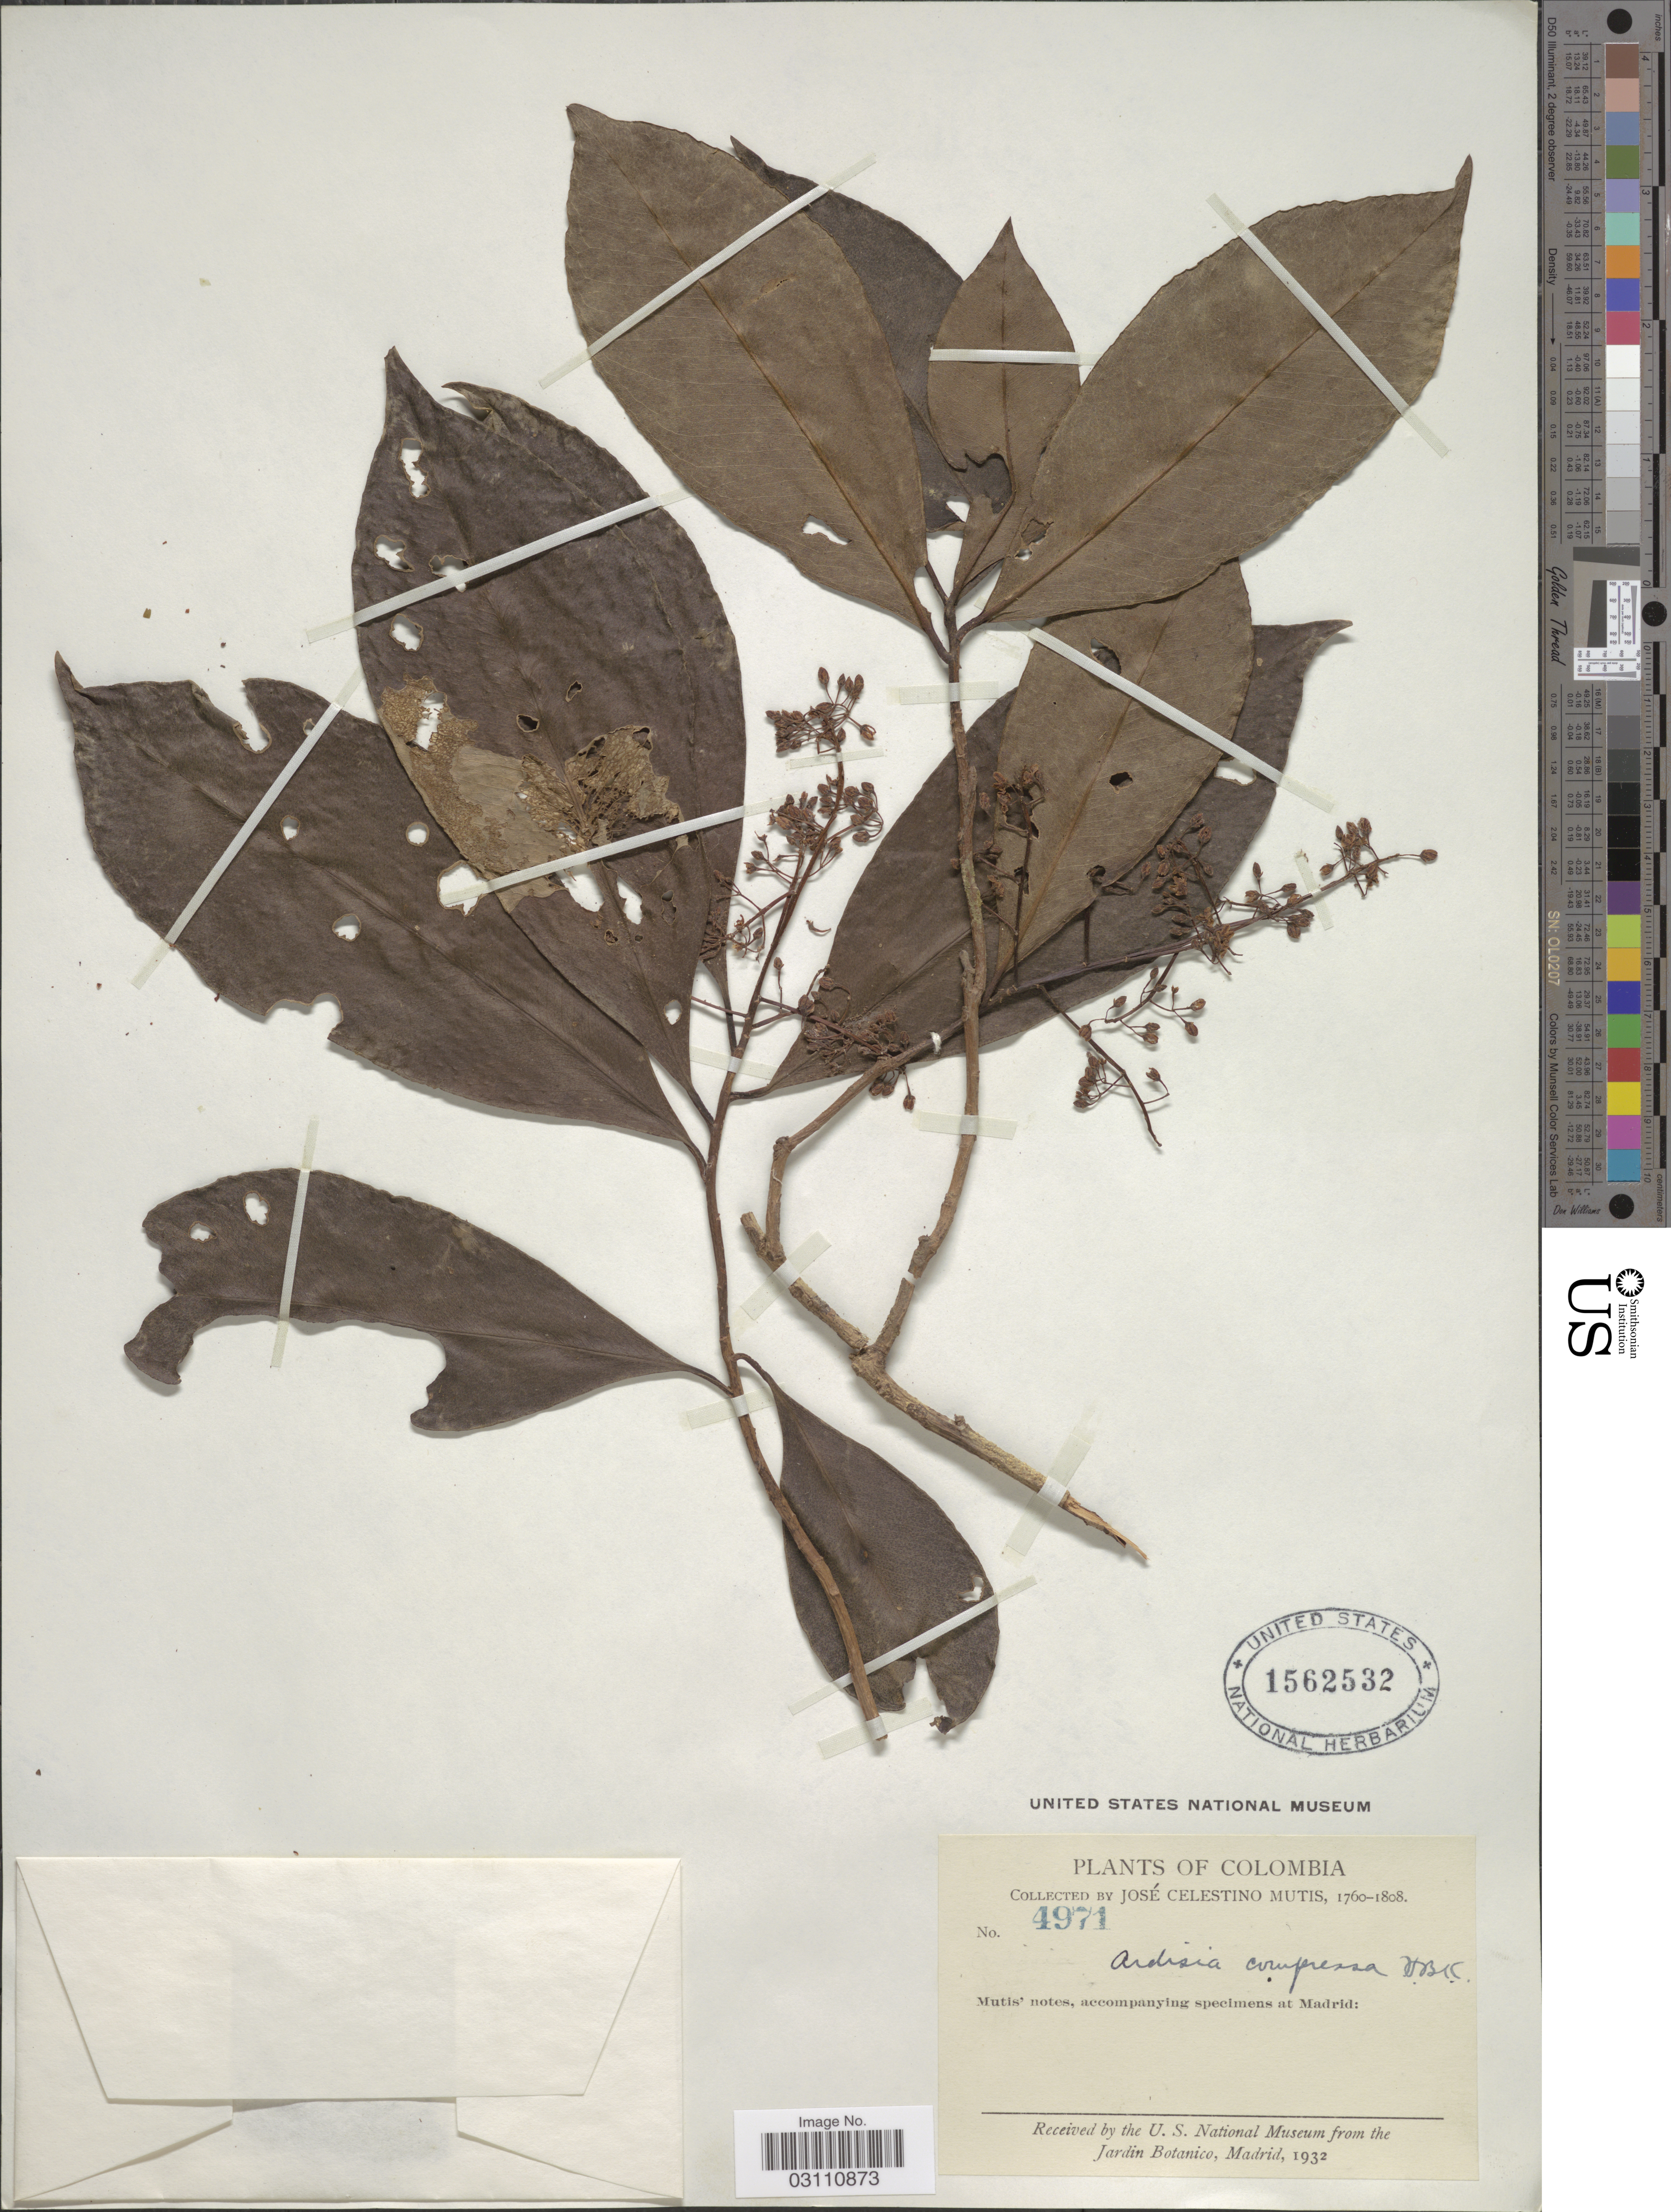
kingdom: Plantae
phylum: Tracheophyta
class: Magnoliopsida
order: Ericales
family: Primulaceae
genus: Ardisia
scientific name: Ardisia compressa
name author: Kunth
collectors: J. C. B. Mutis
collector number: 4971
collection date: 1760/1808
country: Colombia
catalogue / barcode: US 1562532